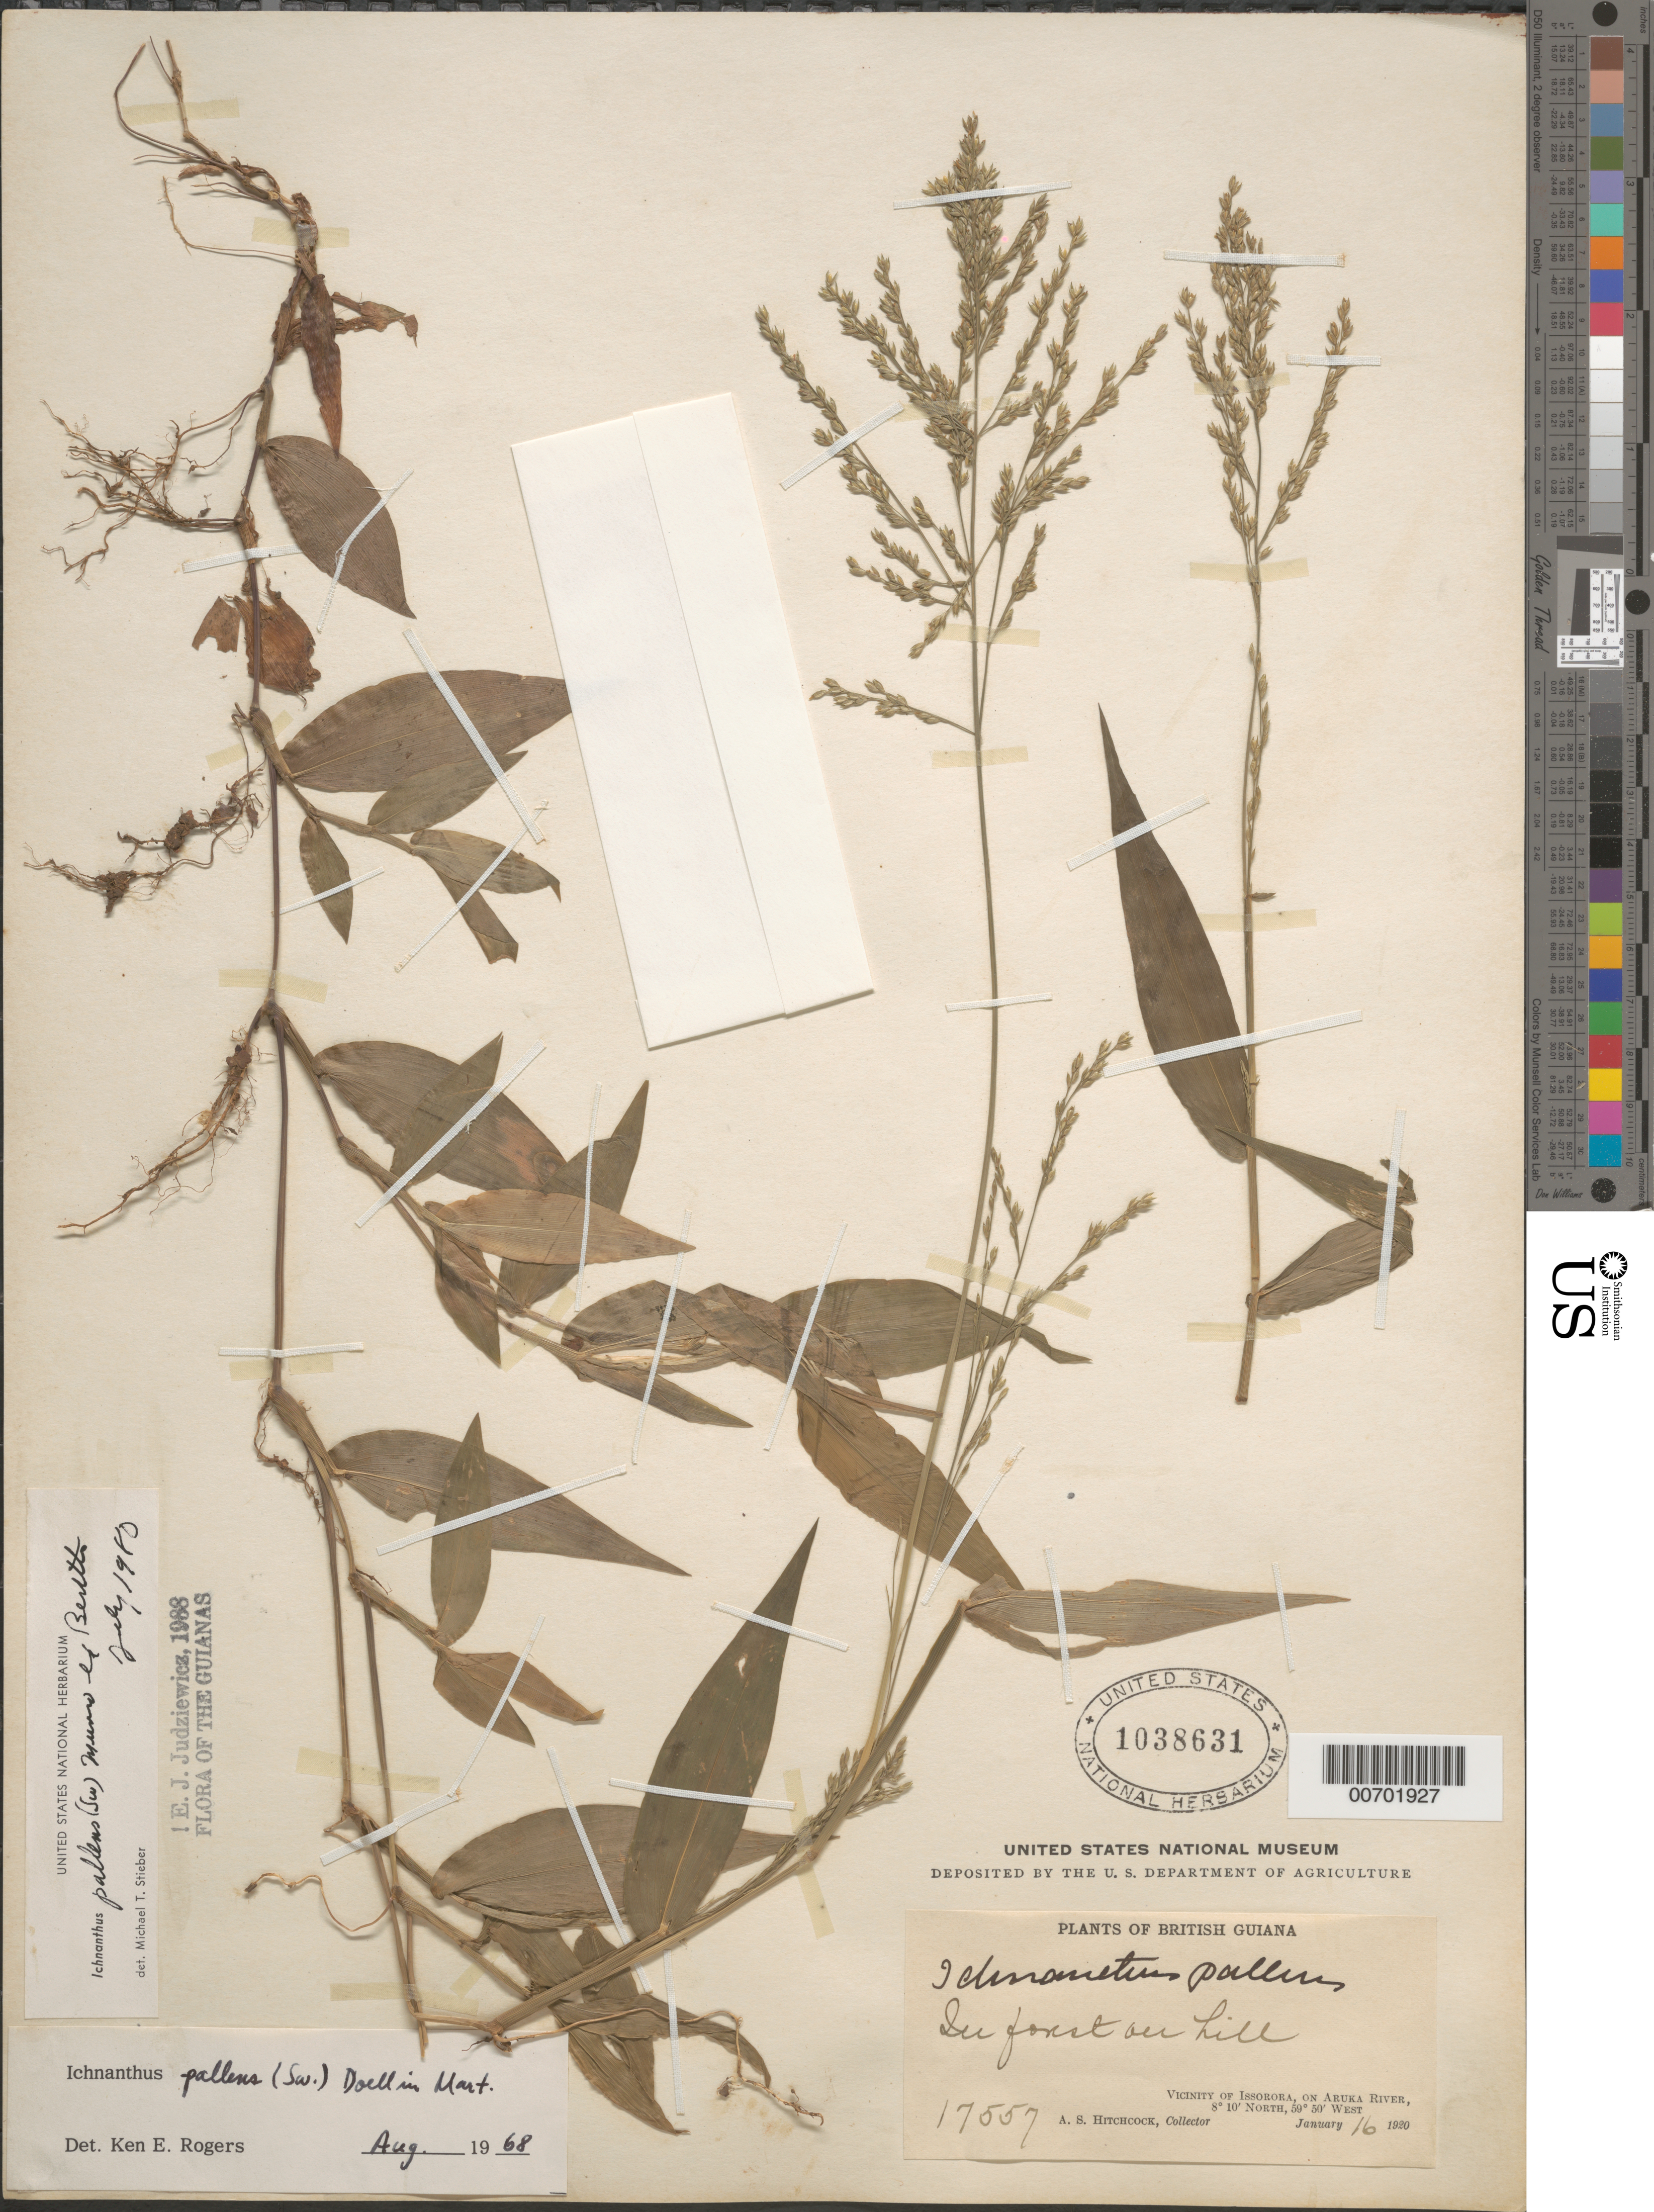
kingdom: Plantae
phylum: Tracheophyta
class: Liliopsida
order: Poales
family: Poaceae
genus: Ichnanthus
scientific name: Ichnanthus pallens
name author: (Sw.) Munro ex Benth.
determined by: Judziewicz, E. J.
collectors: A. S. Hitchcock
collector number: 17557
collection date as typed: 16-Jan-20 to 17-Jan-20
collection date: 1920-01-16/1920-01-17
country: Guyana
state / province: Barima-Waini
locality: Issorora, vic of, on the Aruka River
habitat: Forest on hill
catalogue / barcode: US 1038631